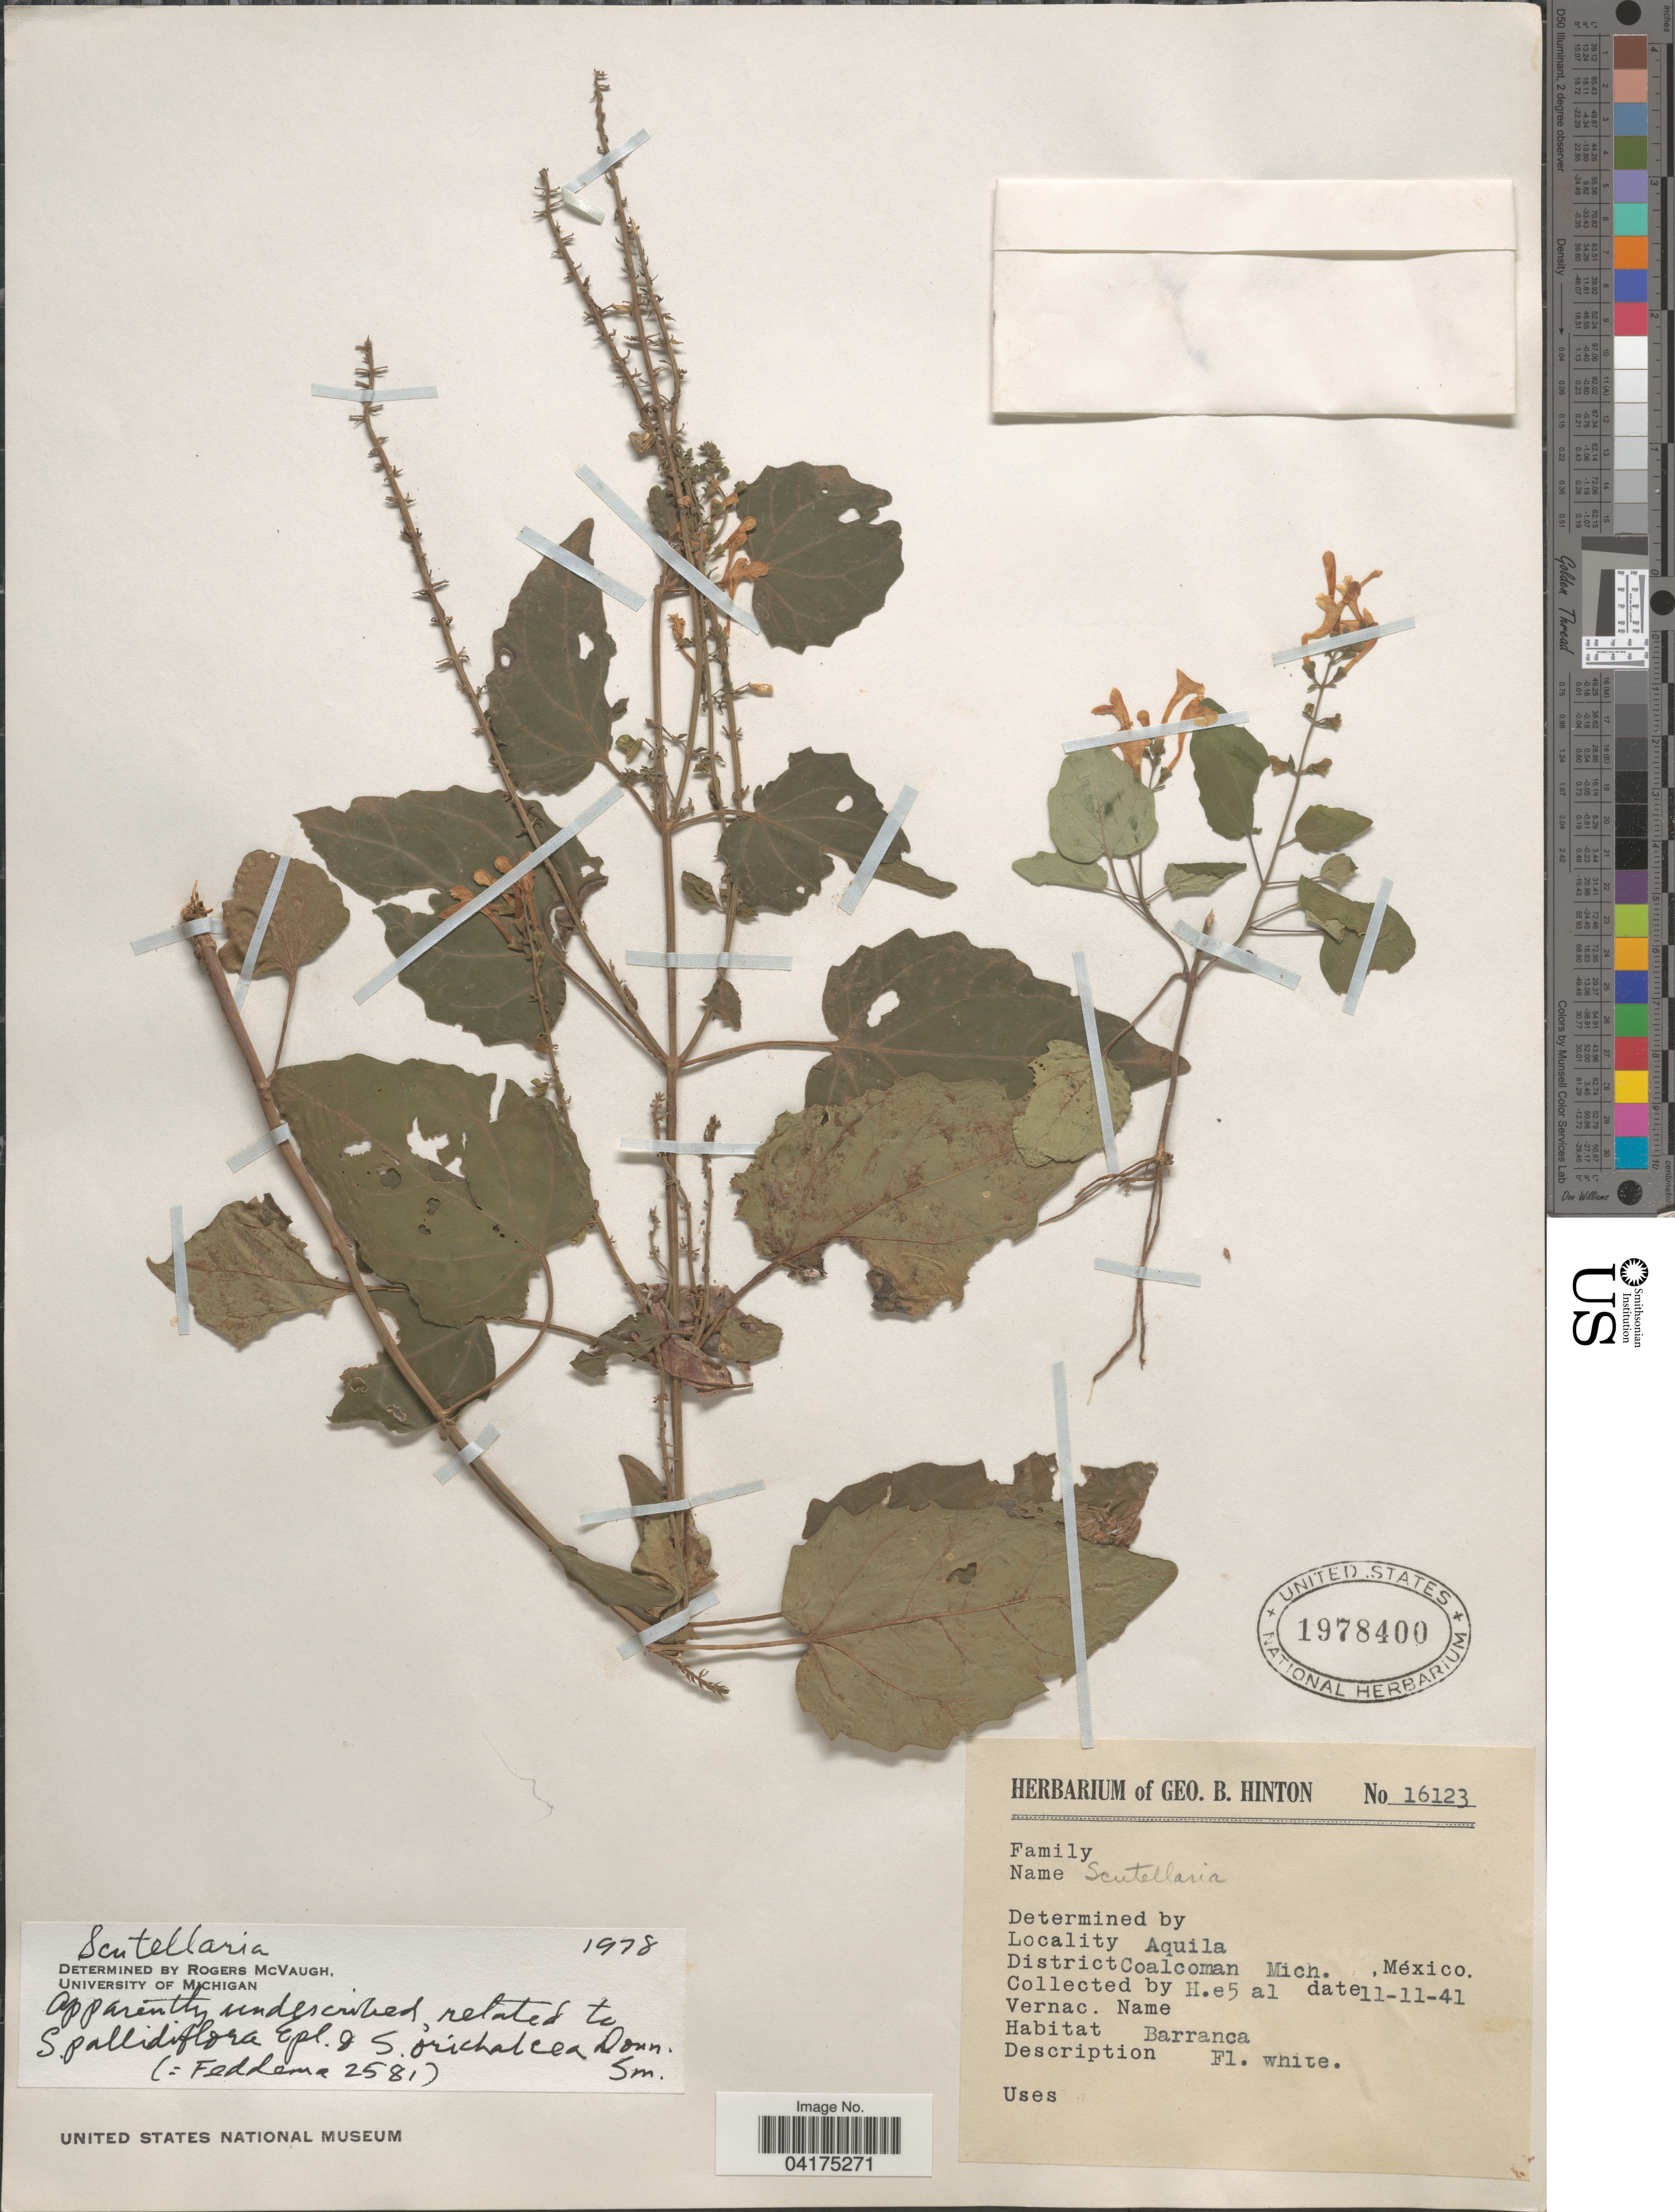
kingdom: Plantae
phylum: Tracheophyta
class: Magnoliopsida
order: Lamiales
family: Lamiaceae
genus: Scutellaria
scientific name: Scutellaria pallidiflora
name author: Epling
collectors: G. B. Hinton & et al.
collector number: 16123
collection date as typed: Transcribed d/m/y: 11/11/41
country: Mexico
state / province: Michoacán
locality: Aquila. District Coalcoman.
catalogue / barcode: US 1978400